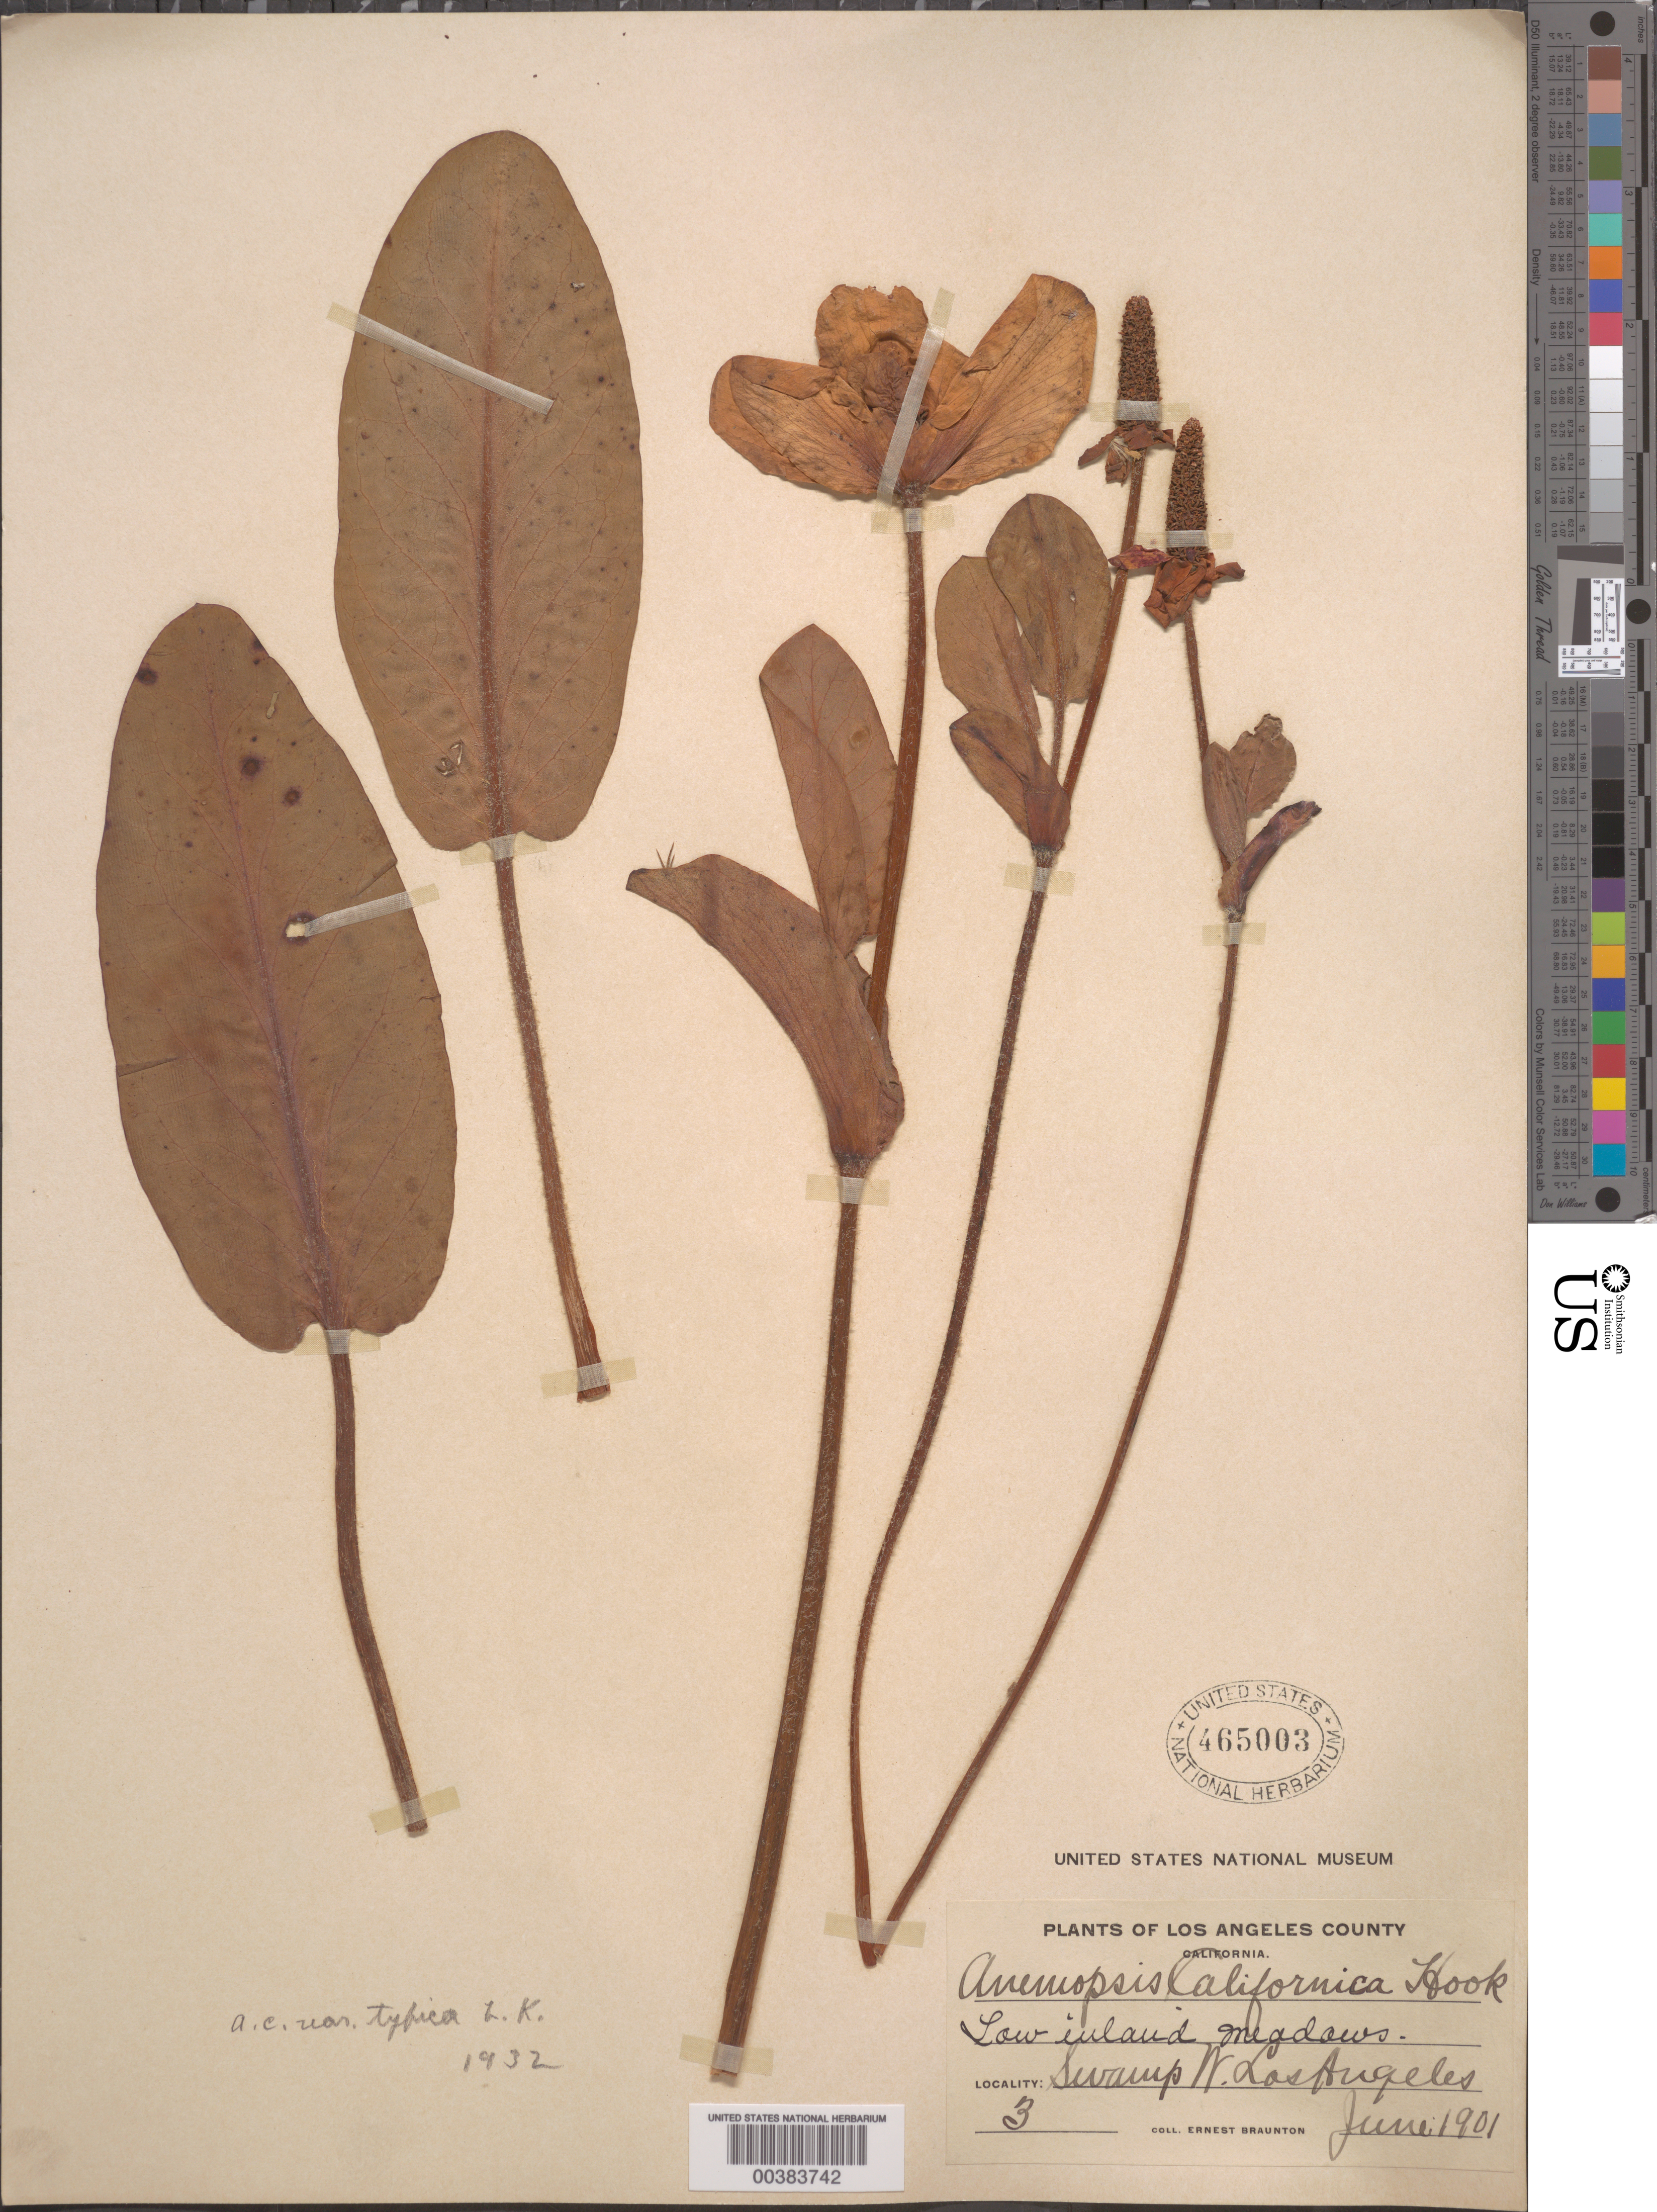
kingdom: Plantae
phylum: Tracheophyta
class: Magnoliopsida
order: Piperales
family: Saururaceae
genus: Anemopsis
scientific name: Anemopsis californica var. typica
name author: Kelso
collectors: E. Braunton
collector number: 3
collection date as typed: Jun 1901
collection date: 1901-06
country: United States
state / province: California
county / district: Los Angeles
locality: W los angeles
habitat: Low inland meadows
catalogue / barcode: US 465003